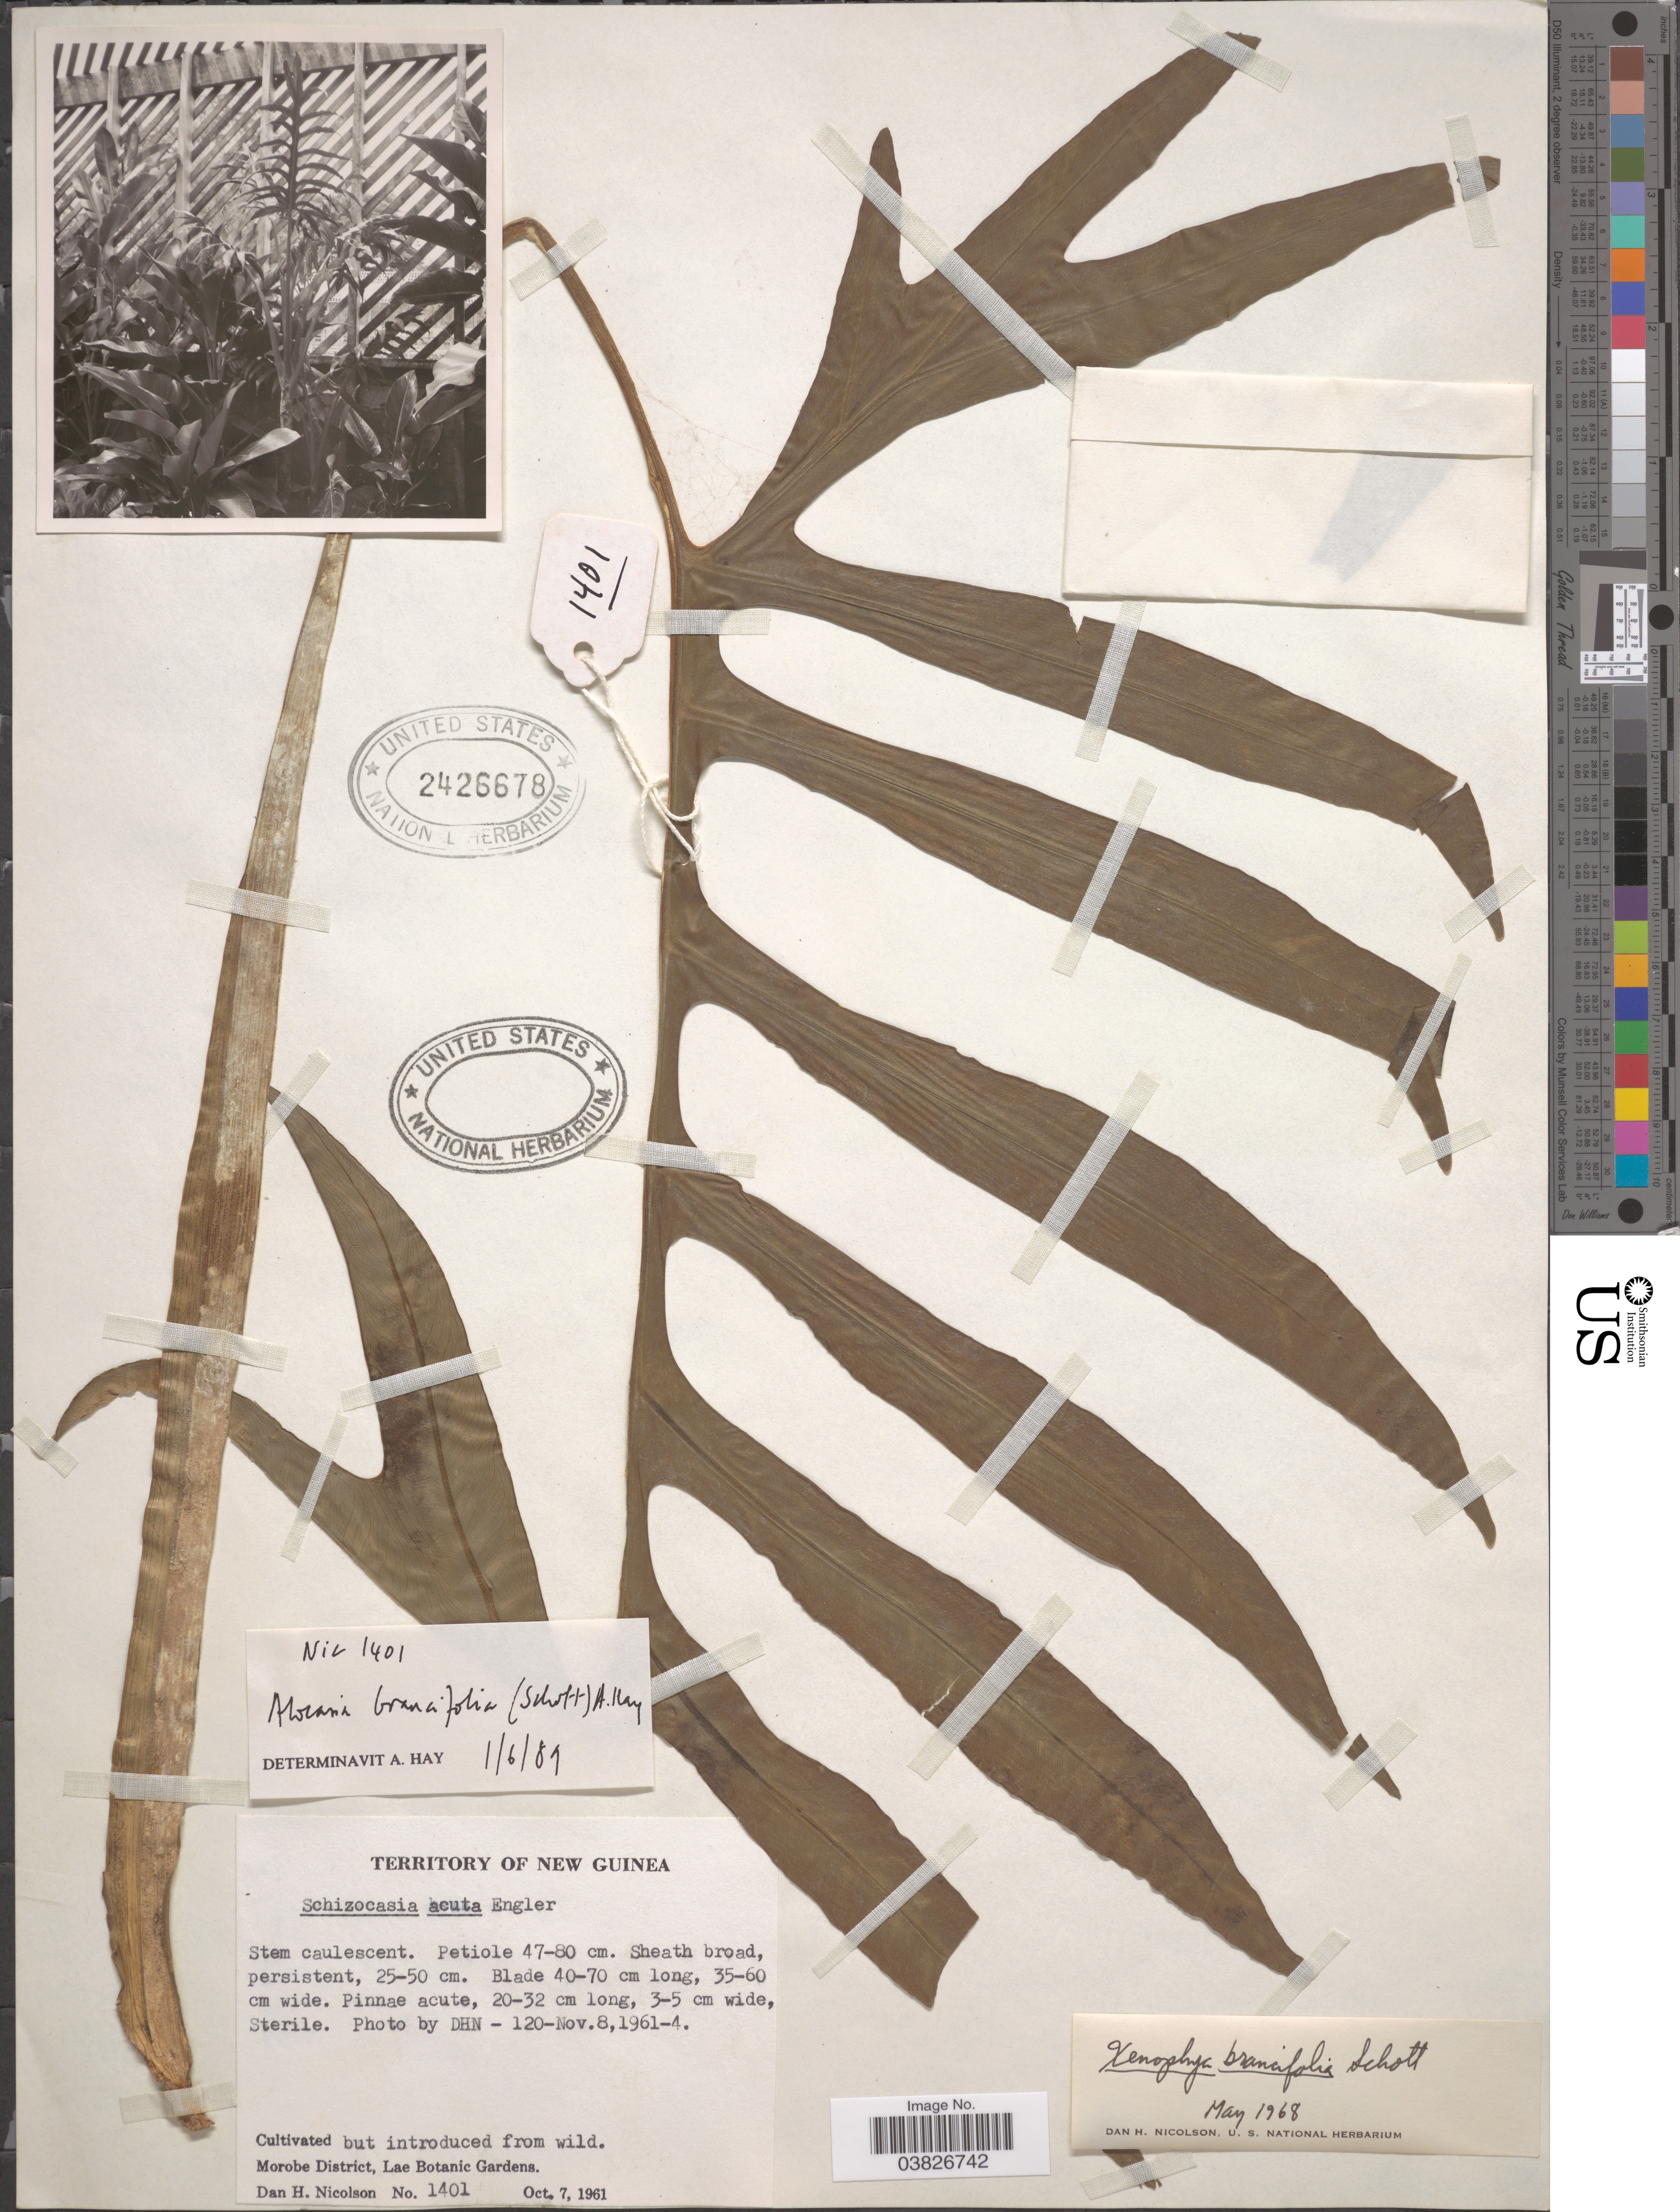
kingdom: Plantae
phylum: Tracheophyta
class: Liliopsida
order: Alismatales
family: Araceae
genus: Alocasia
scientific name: Alocasia brancifolia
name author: (Schott) A. Hay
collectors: D. H. Nicolson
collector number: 1401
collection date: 1961-10-07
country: Papua New Guinea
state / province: Morobe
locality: Territory of New Guinea. Morobe District, Lae Botanic Gardens.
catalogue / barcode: US 2426678